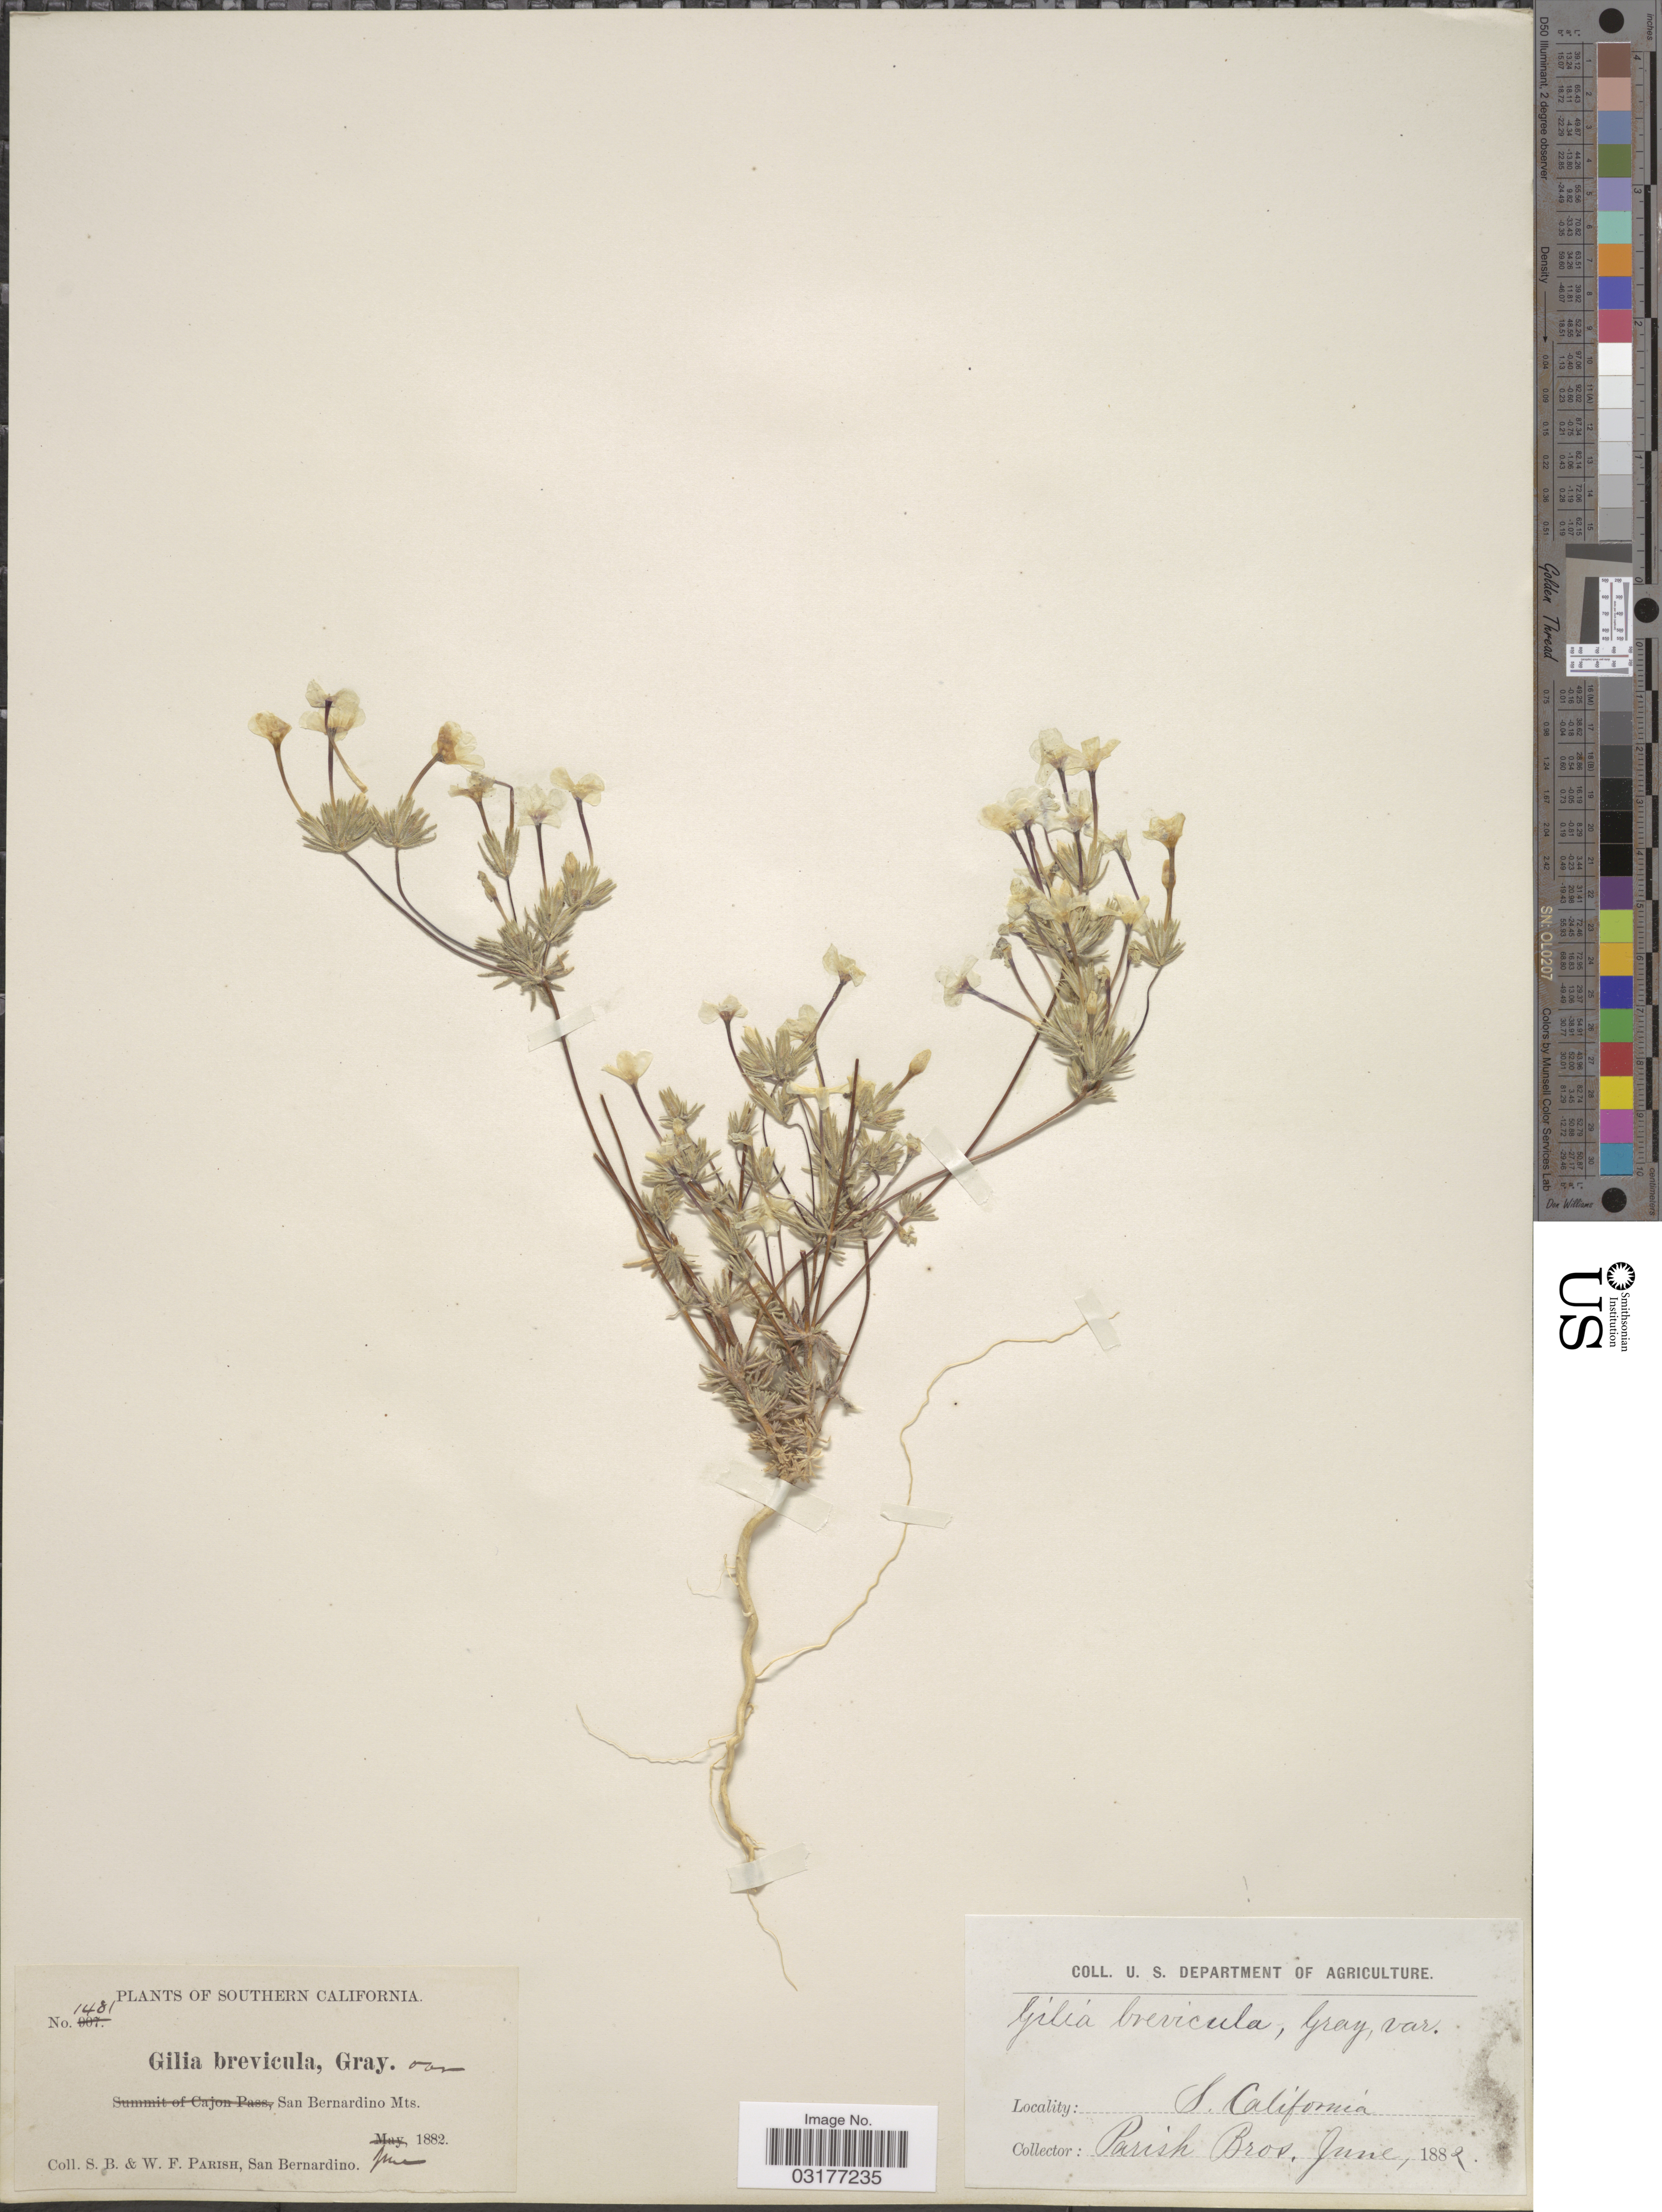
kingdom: Plantae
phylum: Tracheophyta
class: Magnoliopsida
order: Ericales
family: Polemoniaceae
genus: Leptosiphon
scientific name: Leptosiphon breviculus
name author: (A. Gray) J.M. Porter & L.A. Johnson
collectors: S. B. Parish & W. F. Parish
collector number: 1481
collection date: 1882-06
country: United States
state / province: California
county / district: San Bernardino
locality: Southern California. San Bernardino Mts.